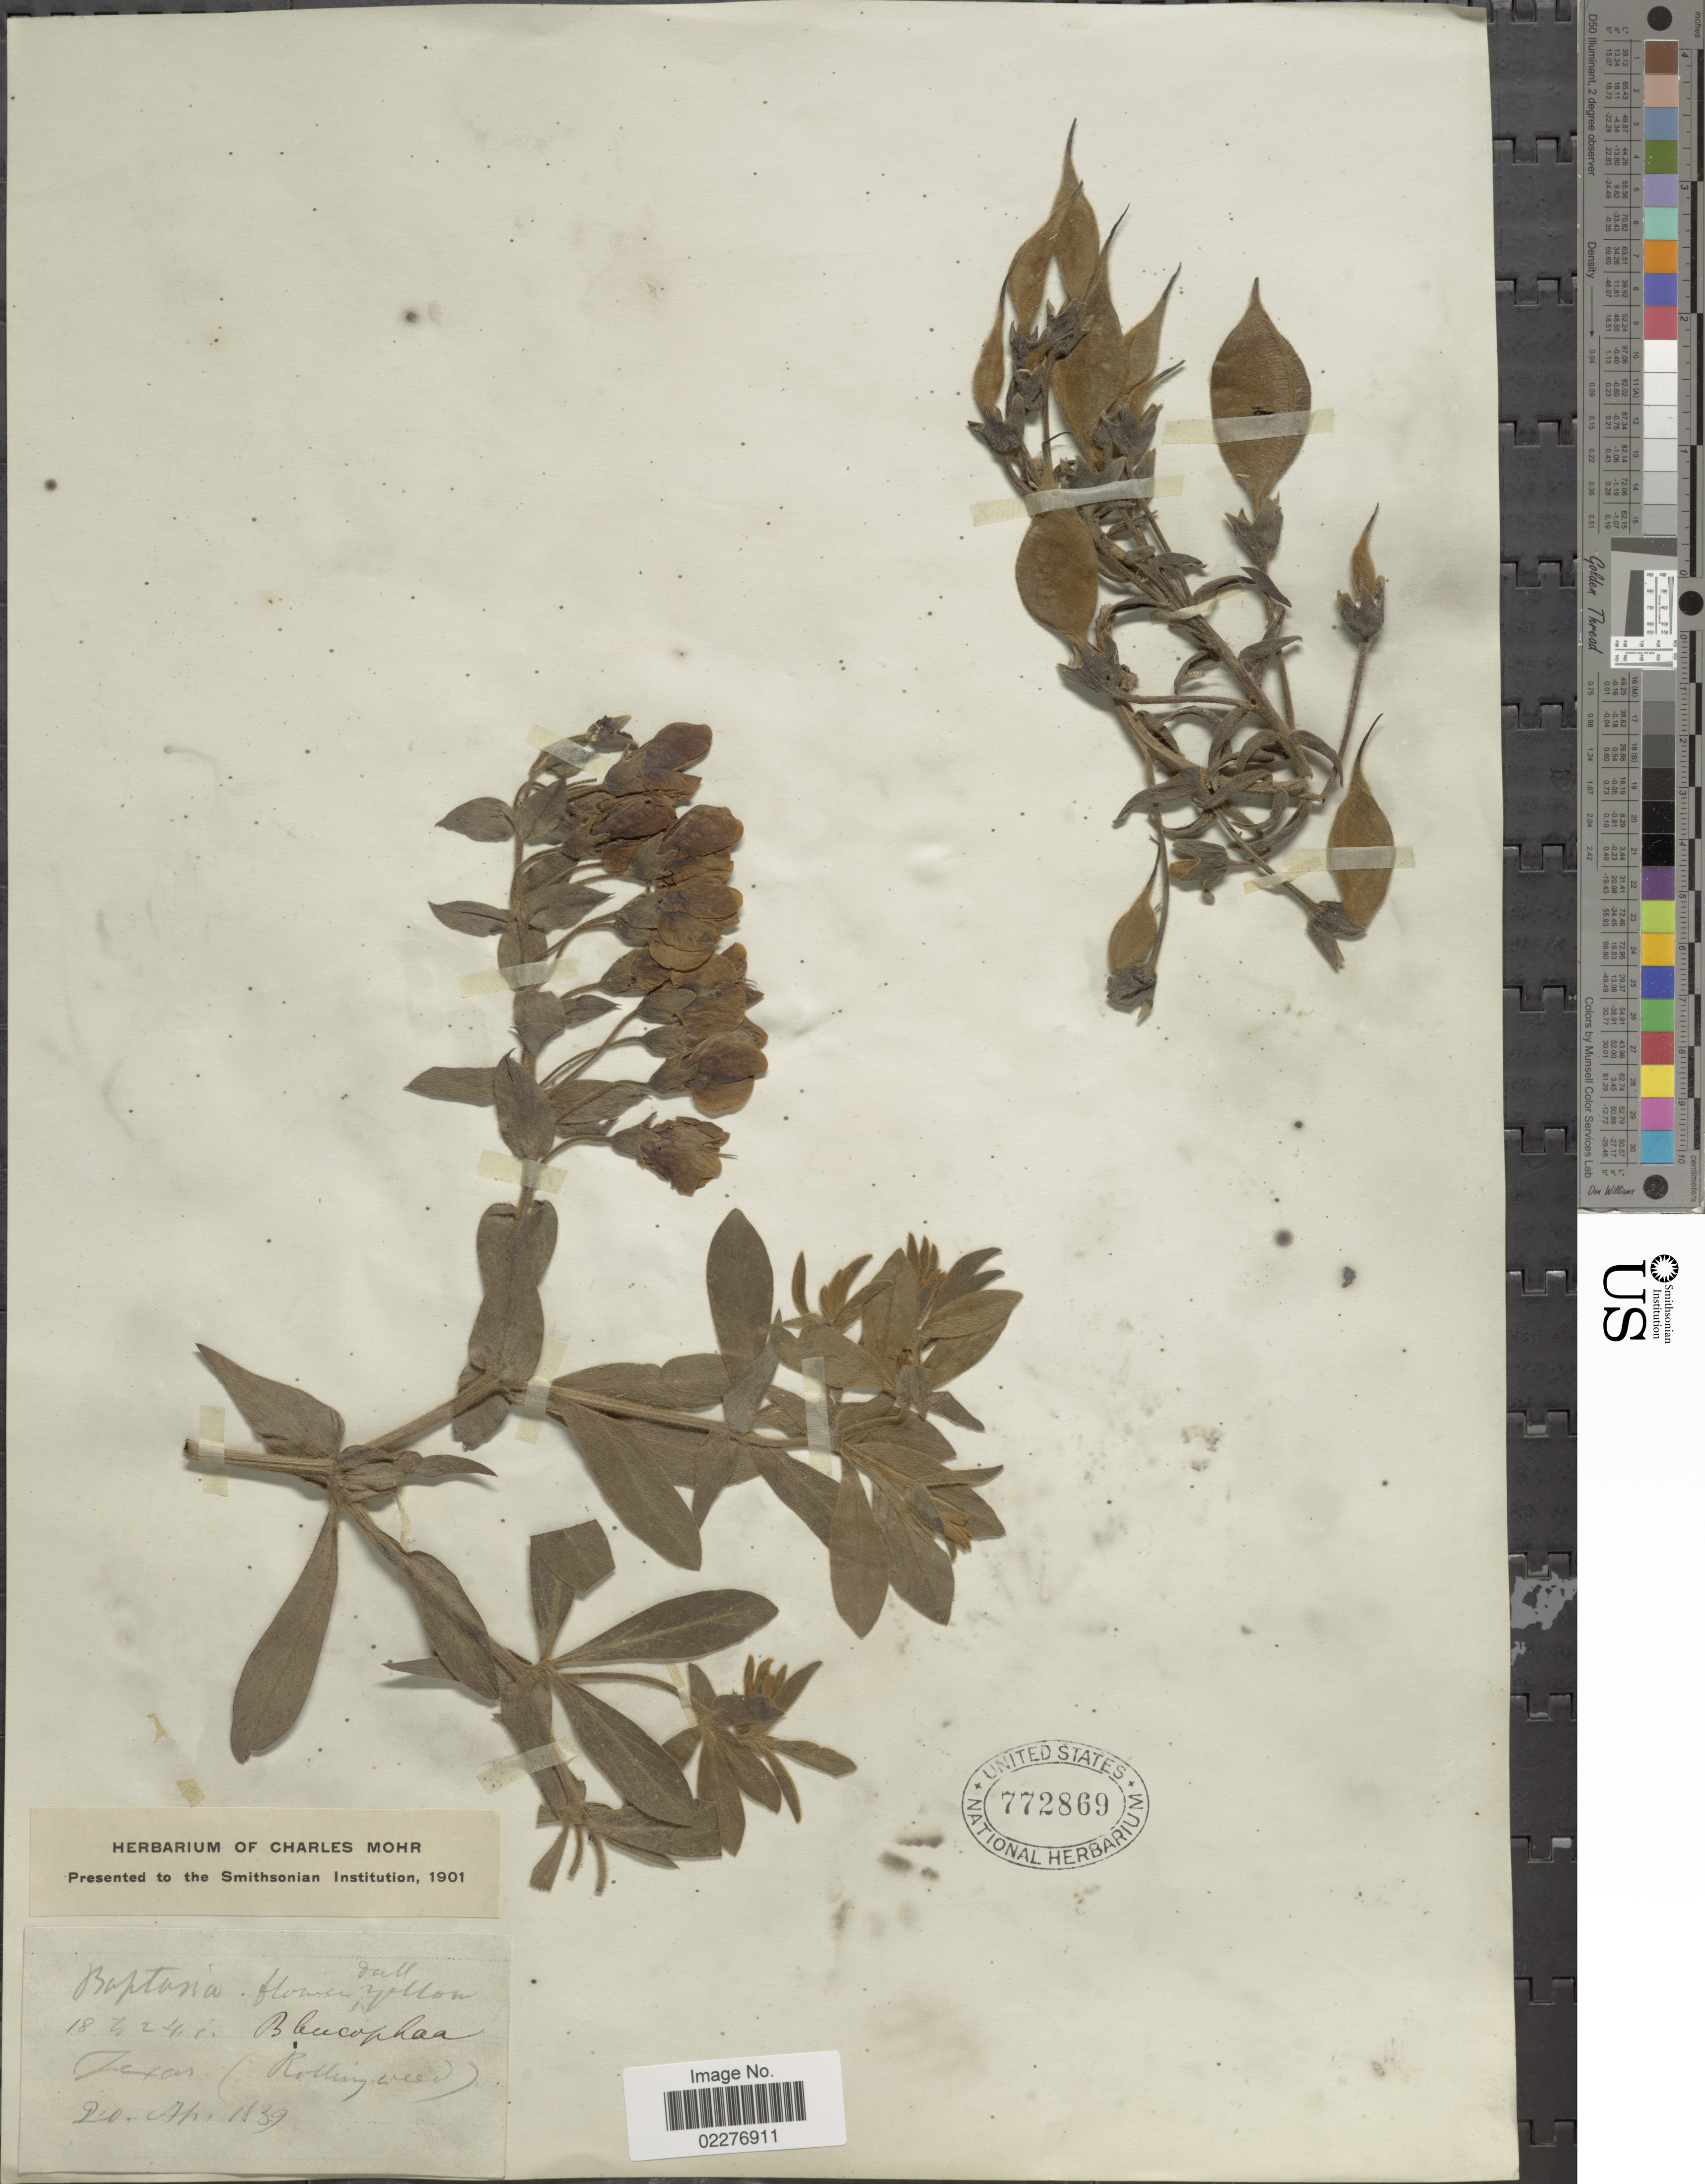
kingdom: Plantae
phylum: Tracheophyta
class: Magnoliopsida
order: Fabales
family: Fabaceae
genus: Baptisia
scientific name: Baptisia leucophaea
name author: Nutt.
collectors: ex herb. Charles Mohr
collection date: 1839-04-20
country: United States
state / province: Texas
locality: (Rollingweed)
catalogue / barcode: US 772869